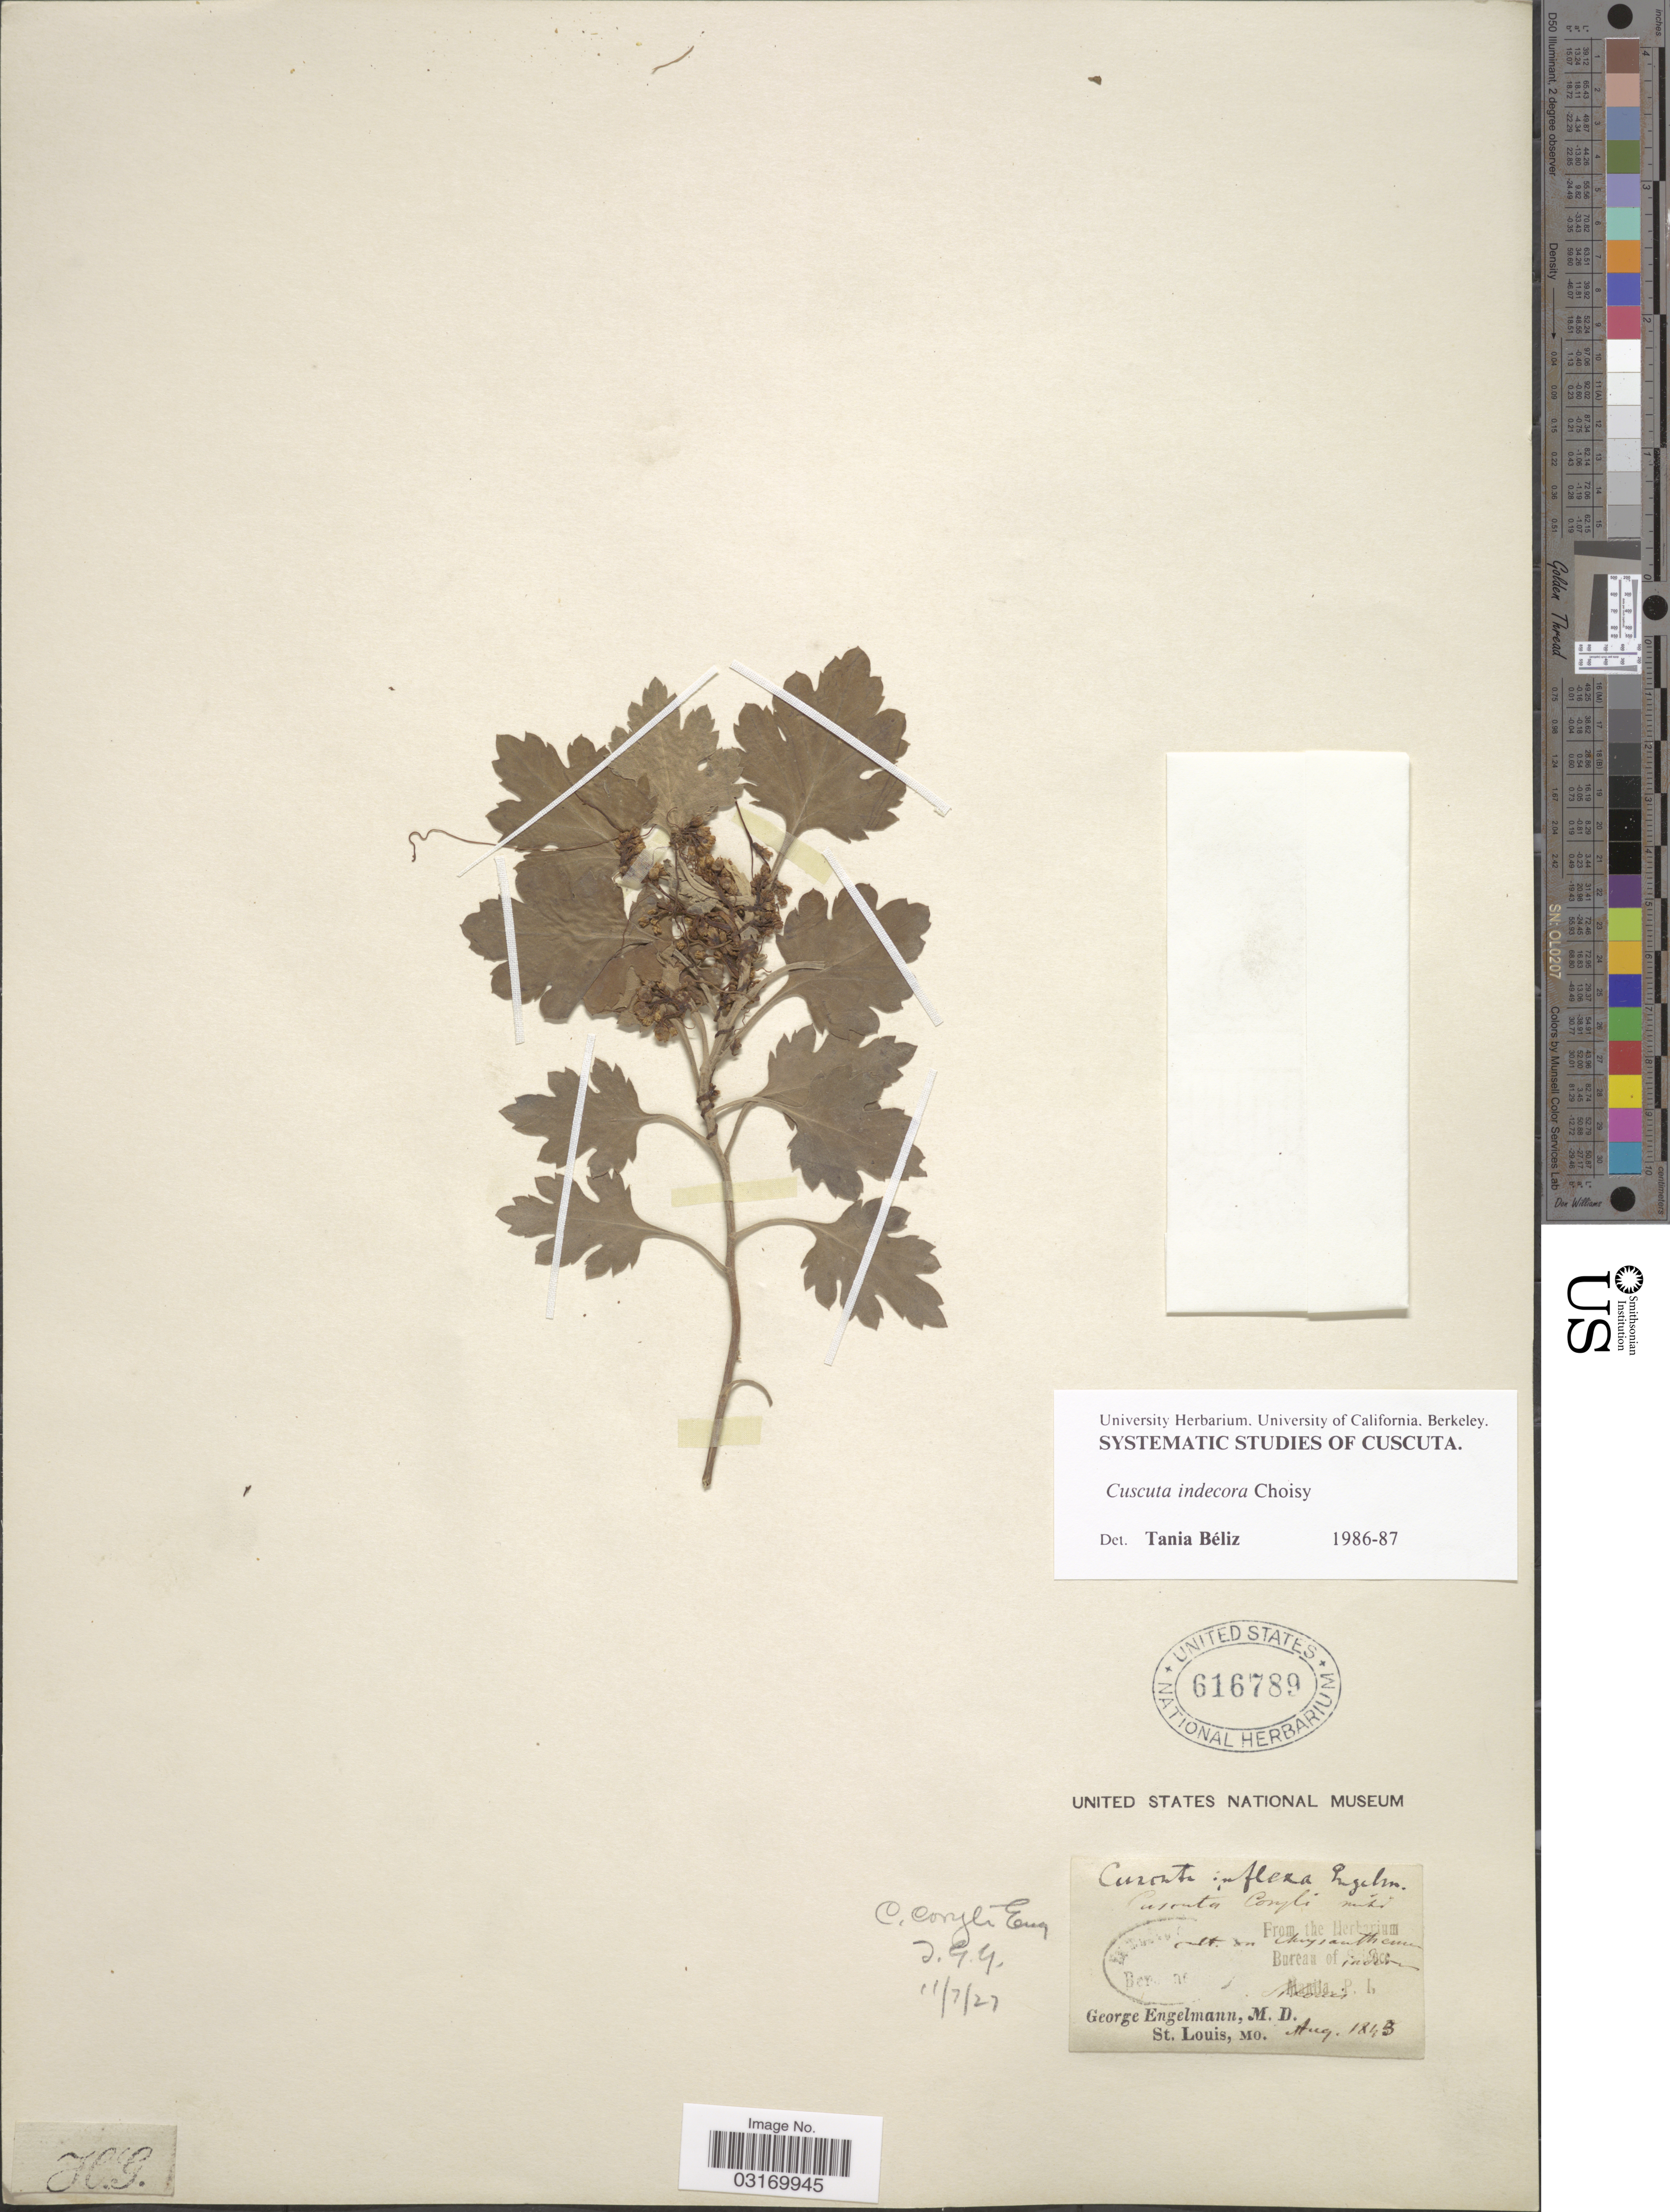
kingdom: Plantae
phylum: Tracheophyta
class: Magnoliopsida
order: Solanales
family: Convolvulaceae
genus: Cuscuta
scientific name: Cuscuta indecora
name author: Choisy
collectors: G. Engelmann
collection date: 1843-08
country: United States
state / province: Missouri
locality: St. Louis.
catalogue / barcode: US 616789